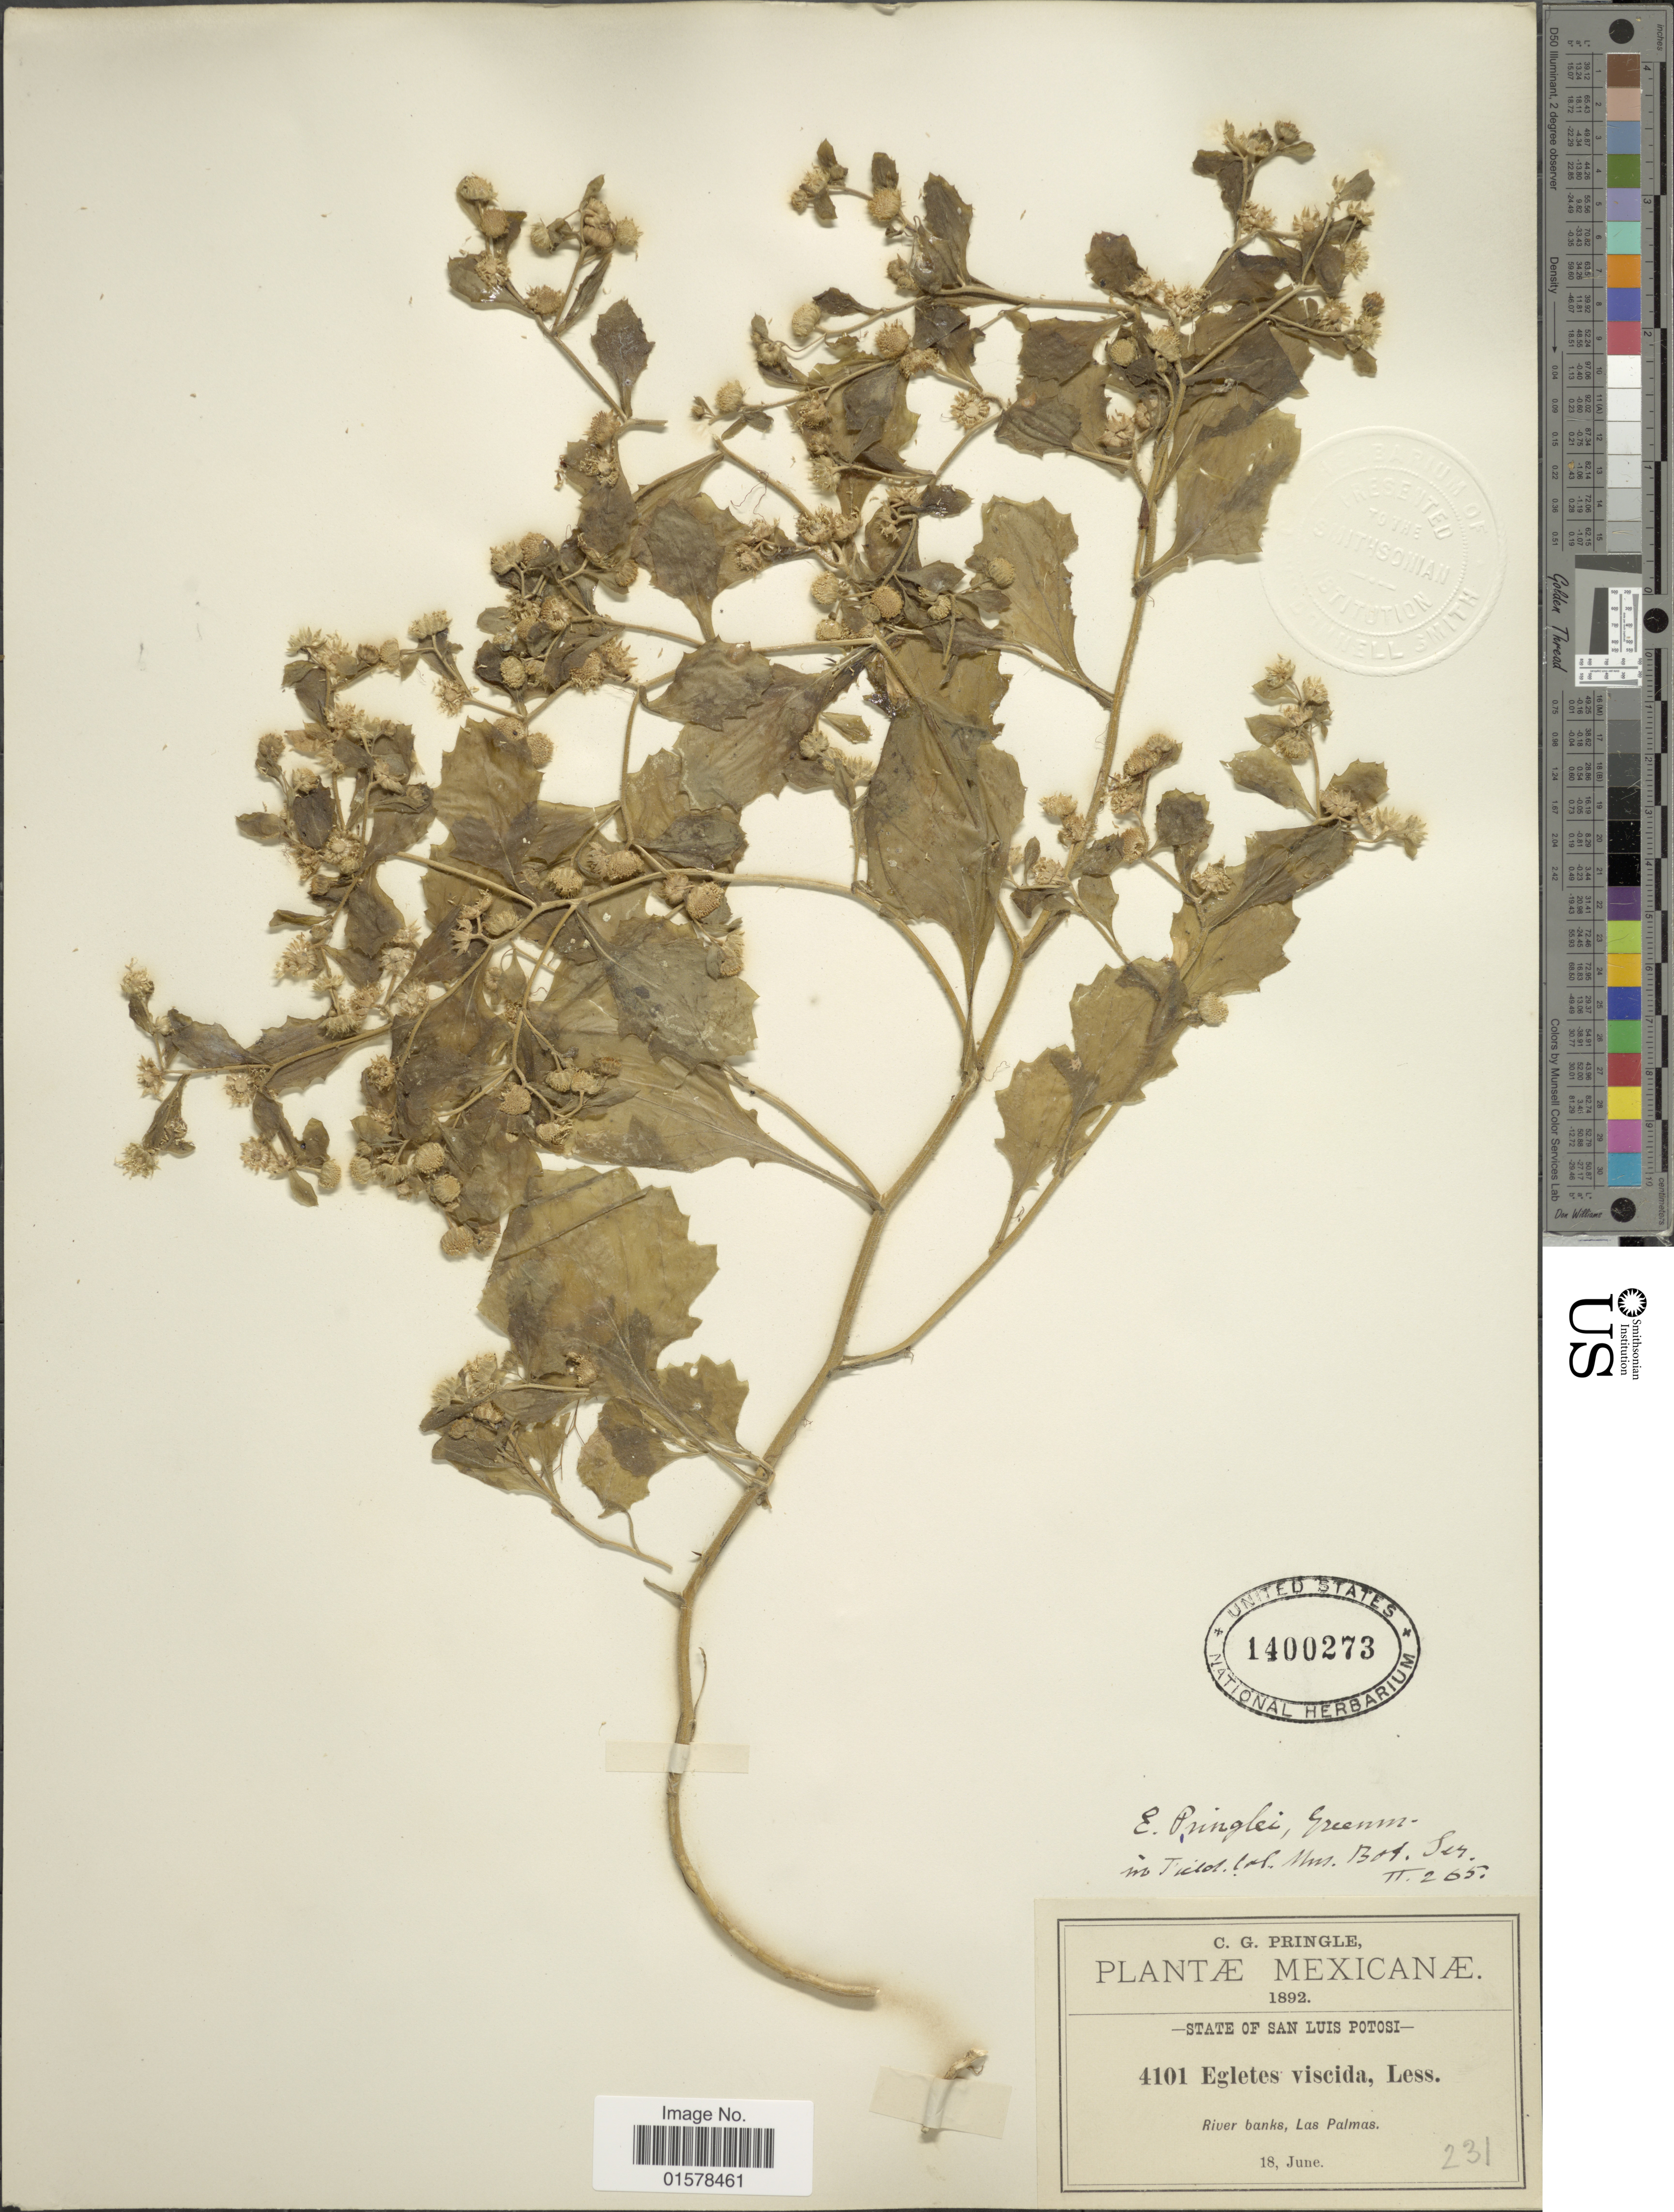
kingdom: Plantae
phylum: Tracheophyta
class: Magnoliopsida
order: Asterales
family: Asteraceae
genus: Egletes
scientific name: Egletes liebmannii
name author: Sch. Bip. ex Hemsl.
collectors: C. G. Pringle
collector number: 4101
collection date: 1892-06-18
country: Mexico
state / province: San Luis Potosí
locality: State of San Luis Potosí. River banks, Las Palmas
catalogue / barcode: US 1400273